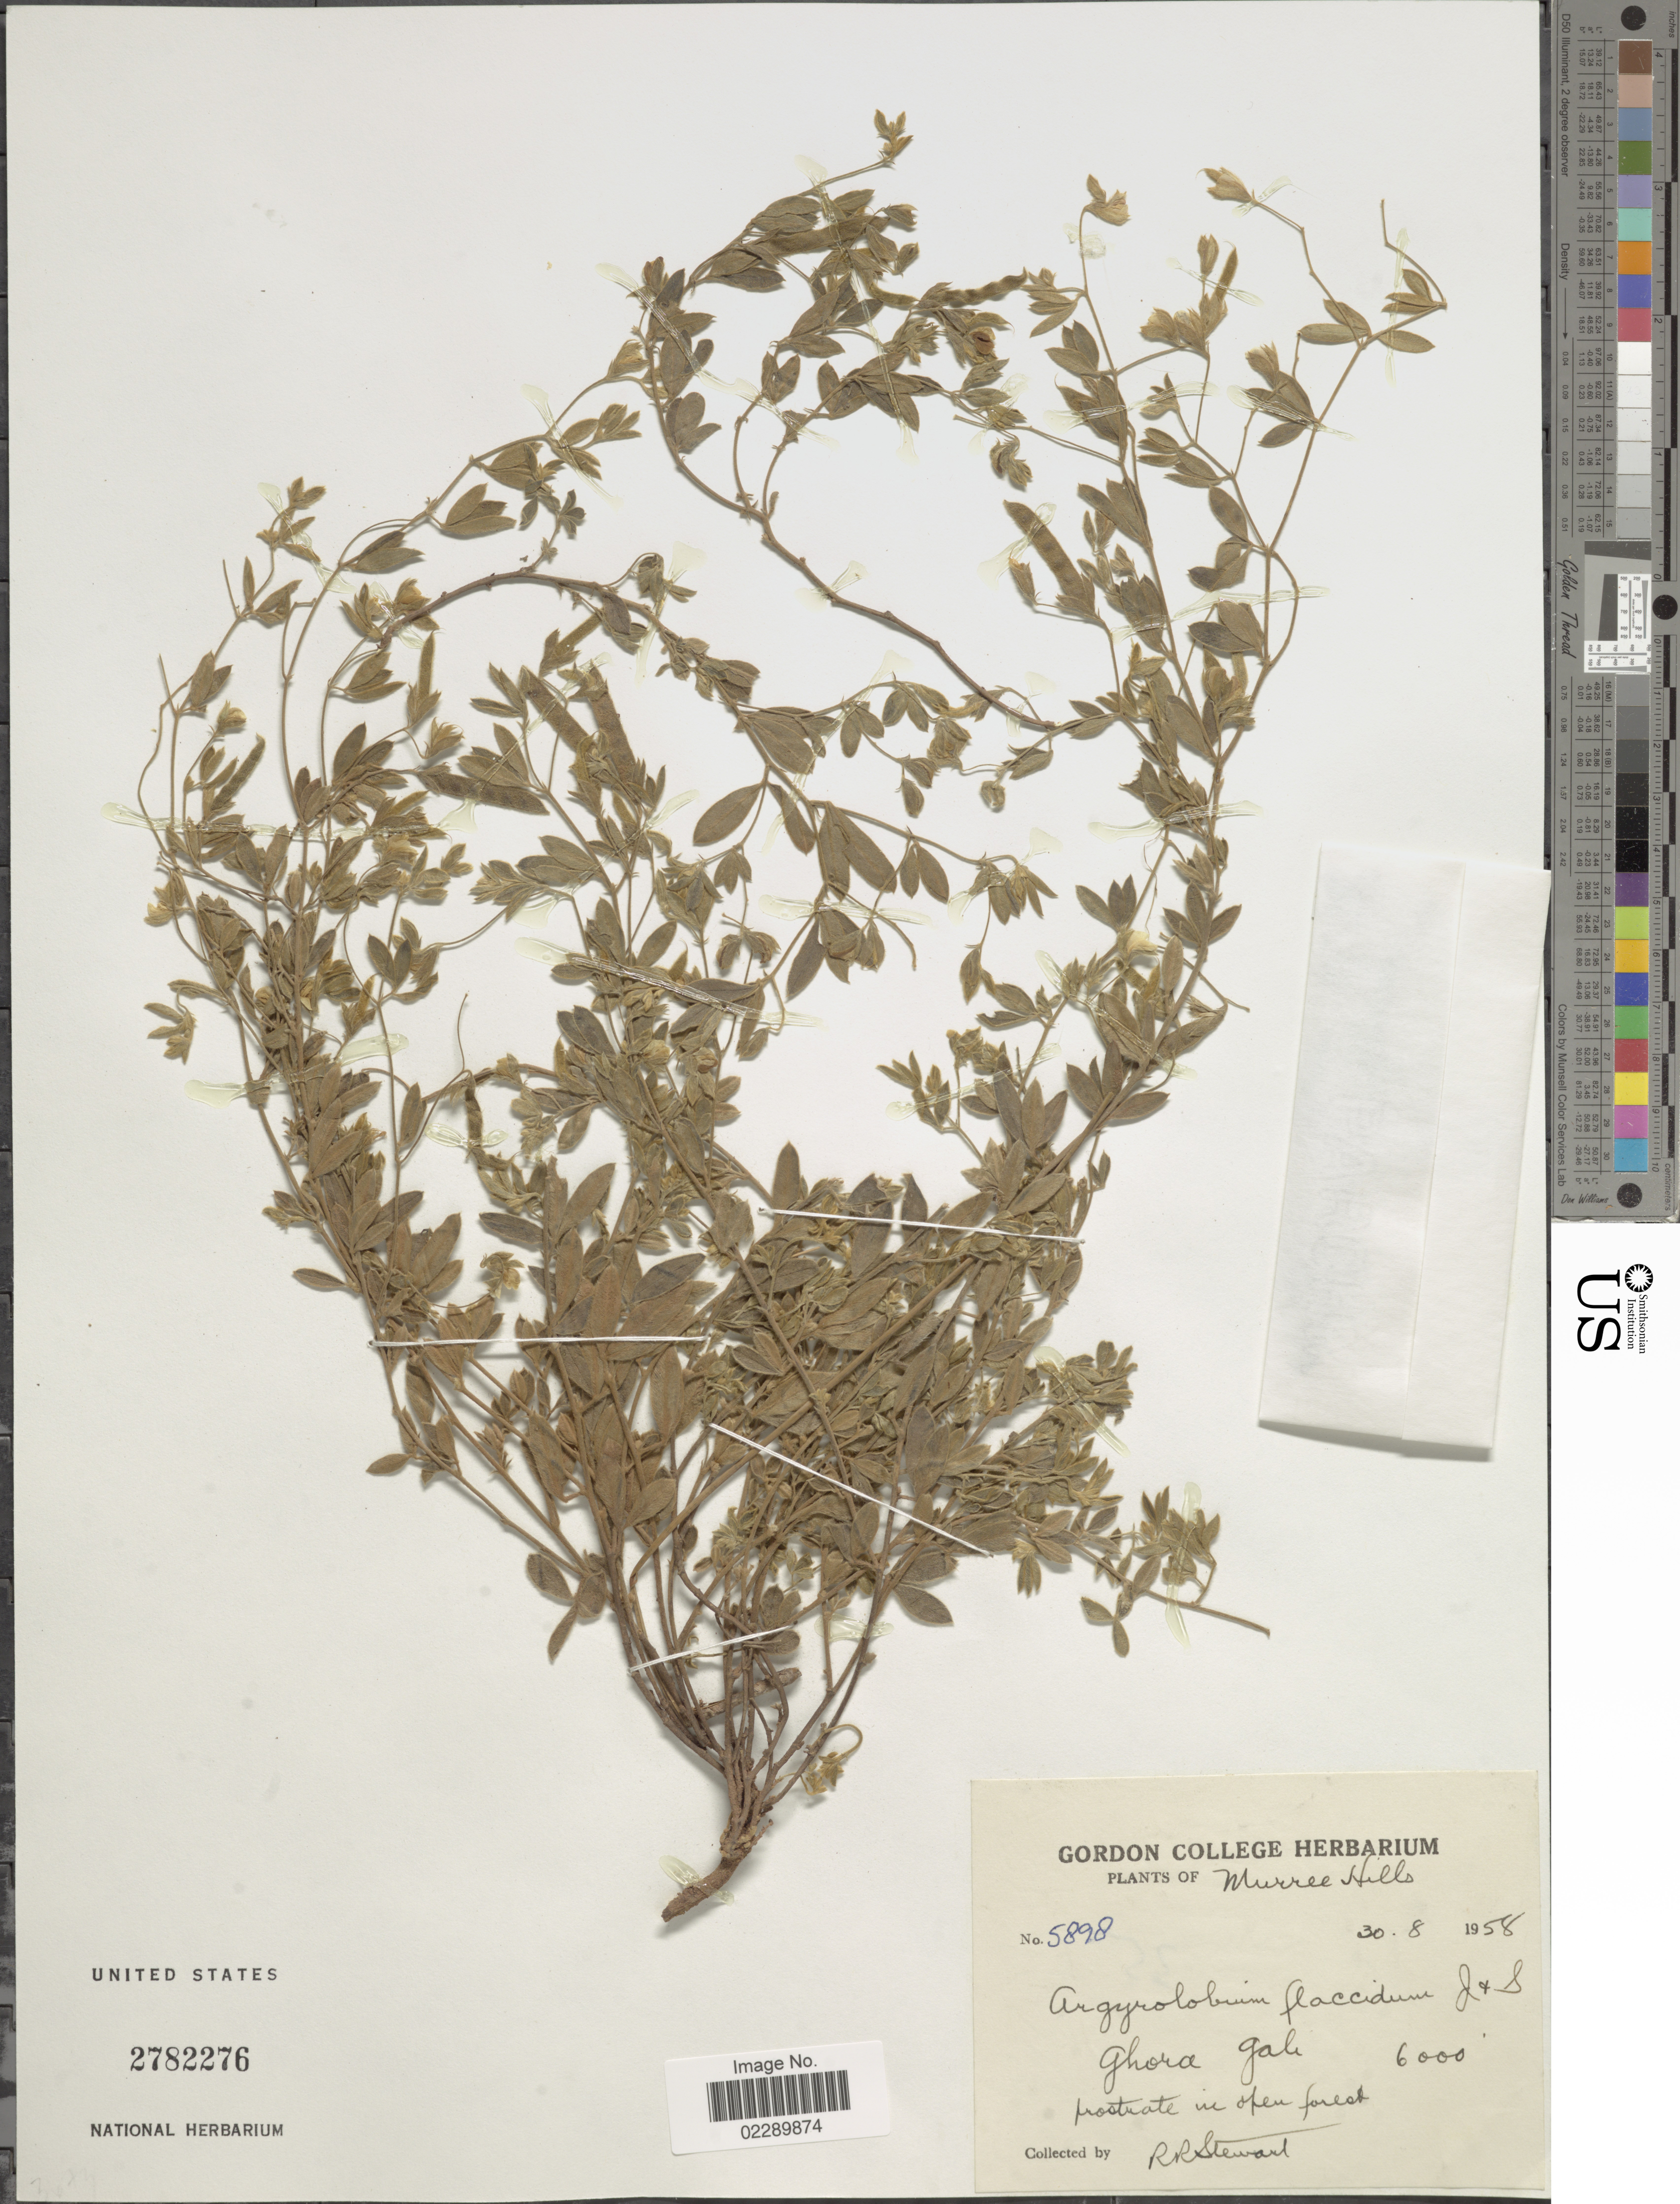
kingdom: Plantae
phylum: Tracheophyta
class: Magnoliopsida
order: Fabales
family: Fabaceae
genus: Argyrolobium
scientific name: Argyrolobium flaccidum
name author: (Royle) Jaub. & Spach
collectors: R. R. Stewart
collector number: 5898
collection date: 1958-08-30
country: Pakistan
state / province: Punjab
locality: Murree Hills. Ghora Gali.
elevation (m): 1829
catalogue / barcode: US 2782276